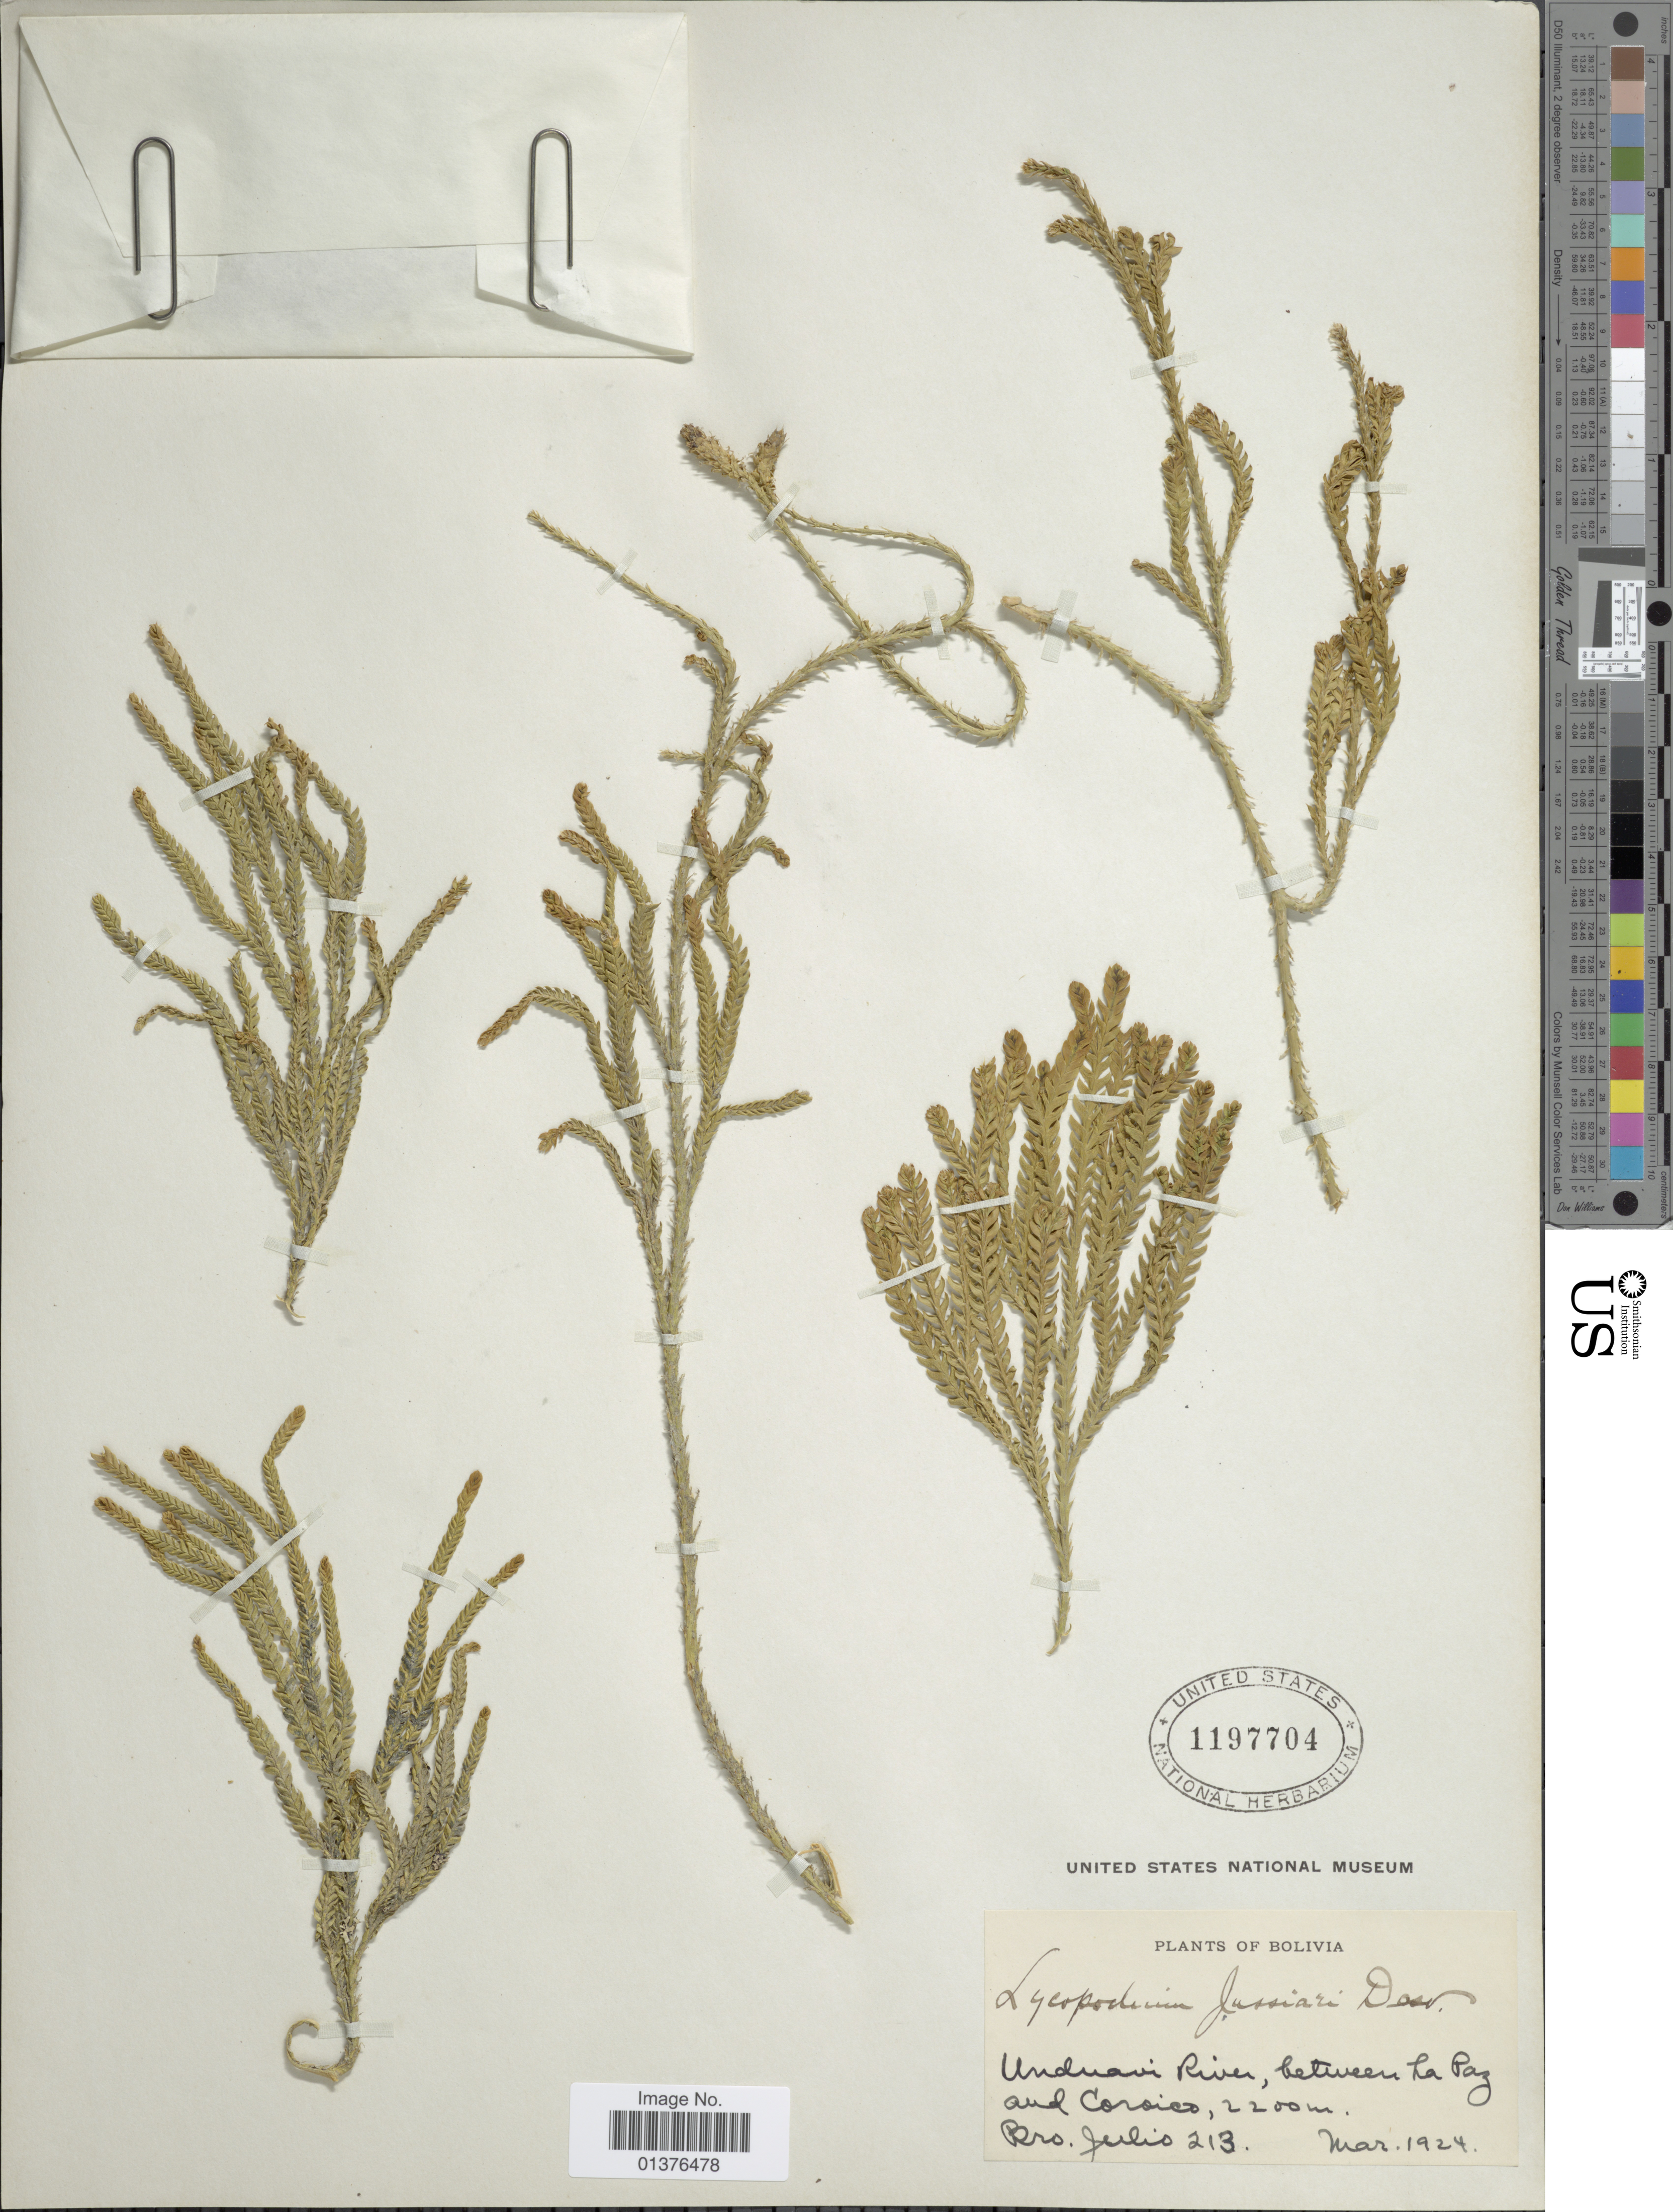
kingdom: Plantae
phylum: Tracheophyta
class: Lycopodiopsida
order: Lycopodiales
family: Lycopodiaceae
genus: Diphasium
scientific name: Diphasium jussiaei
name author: (Desv.) C. Presl ex Rothm.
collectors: Bro. Julio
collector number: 213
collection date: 1924-03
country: Bolivia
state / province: La Paz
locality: Unduavi River, between La Paz and Coroico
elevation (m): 2200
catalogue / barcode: US 1197704